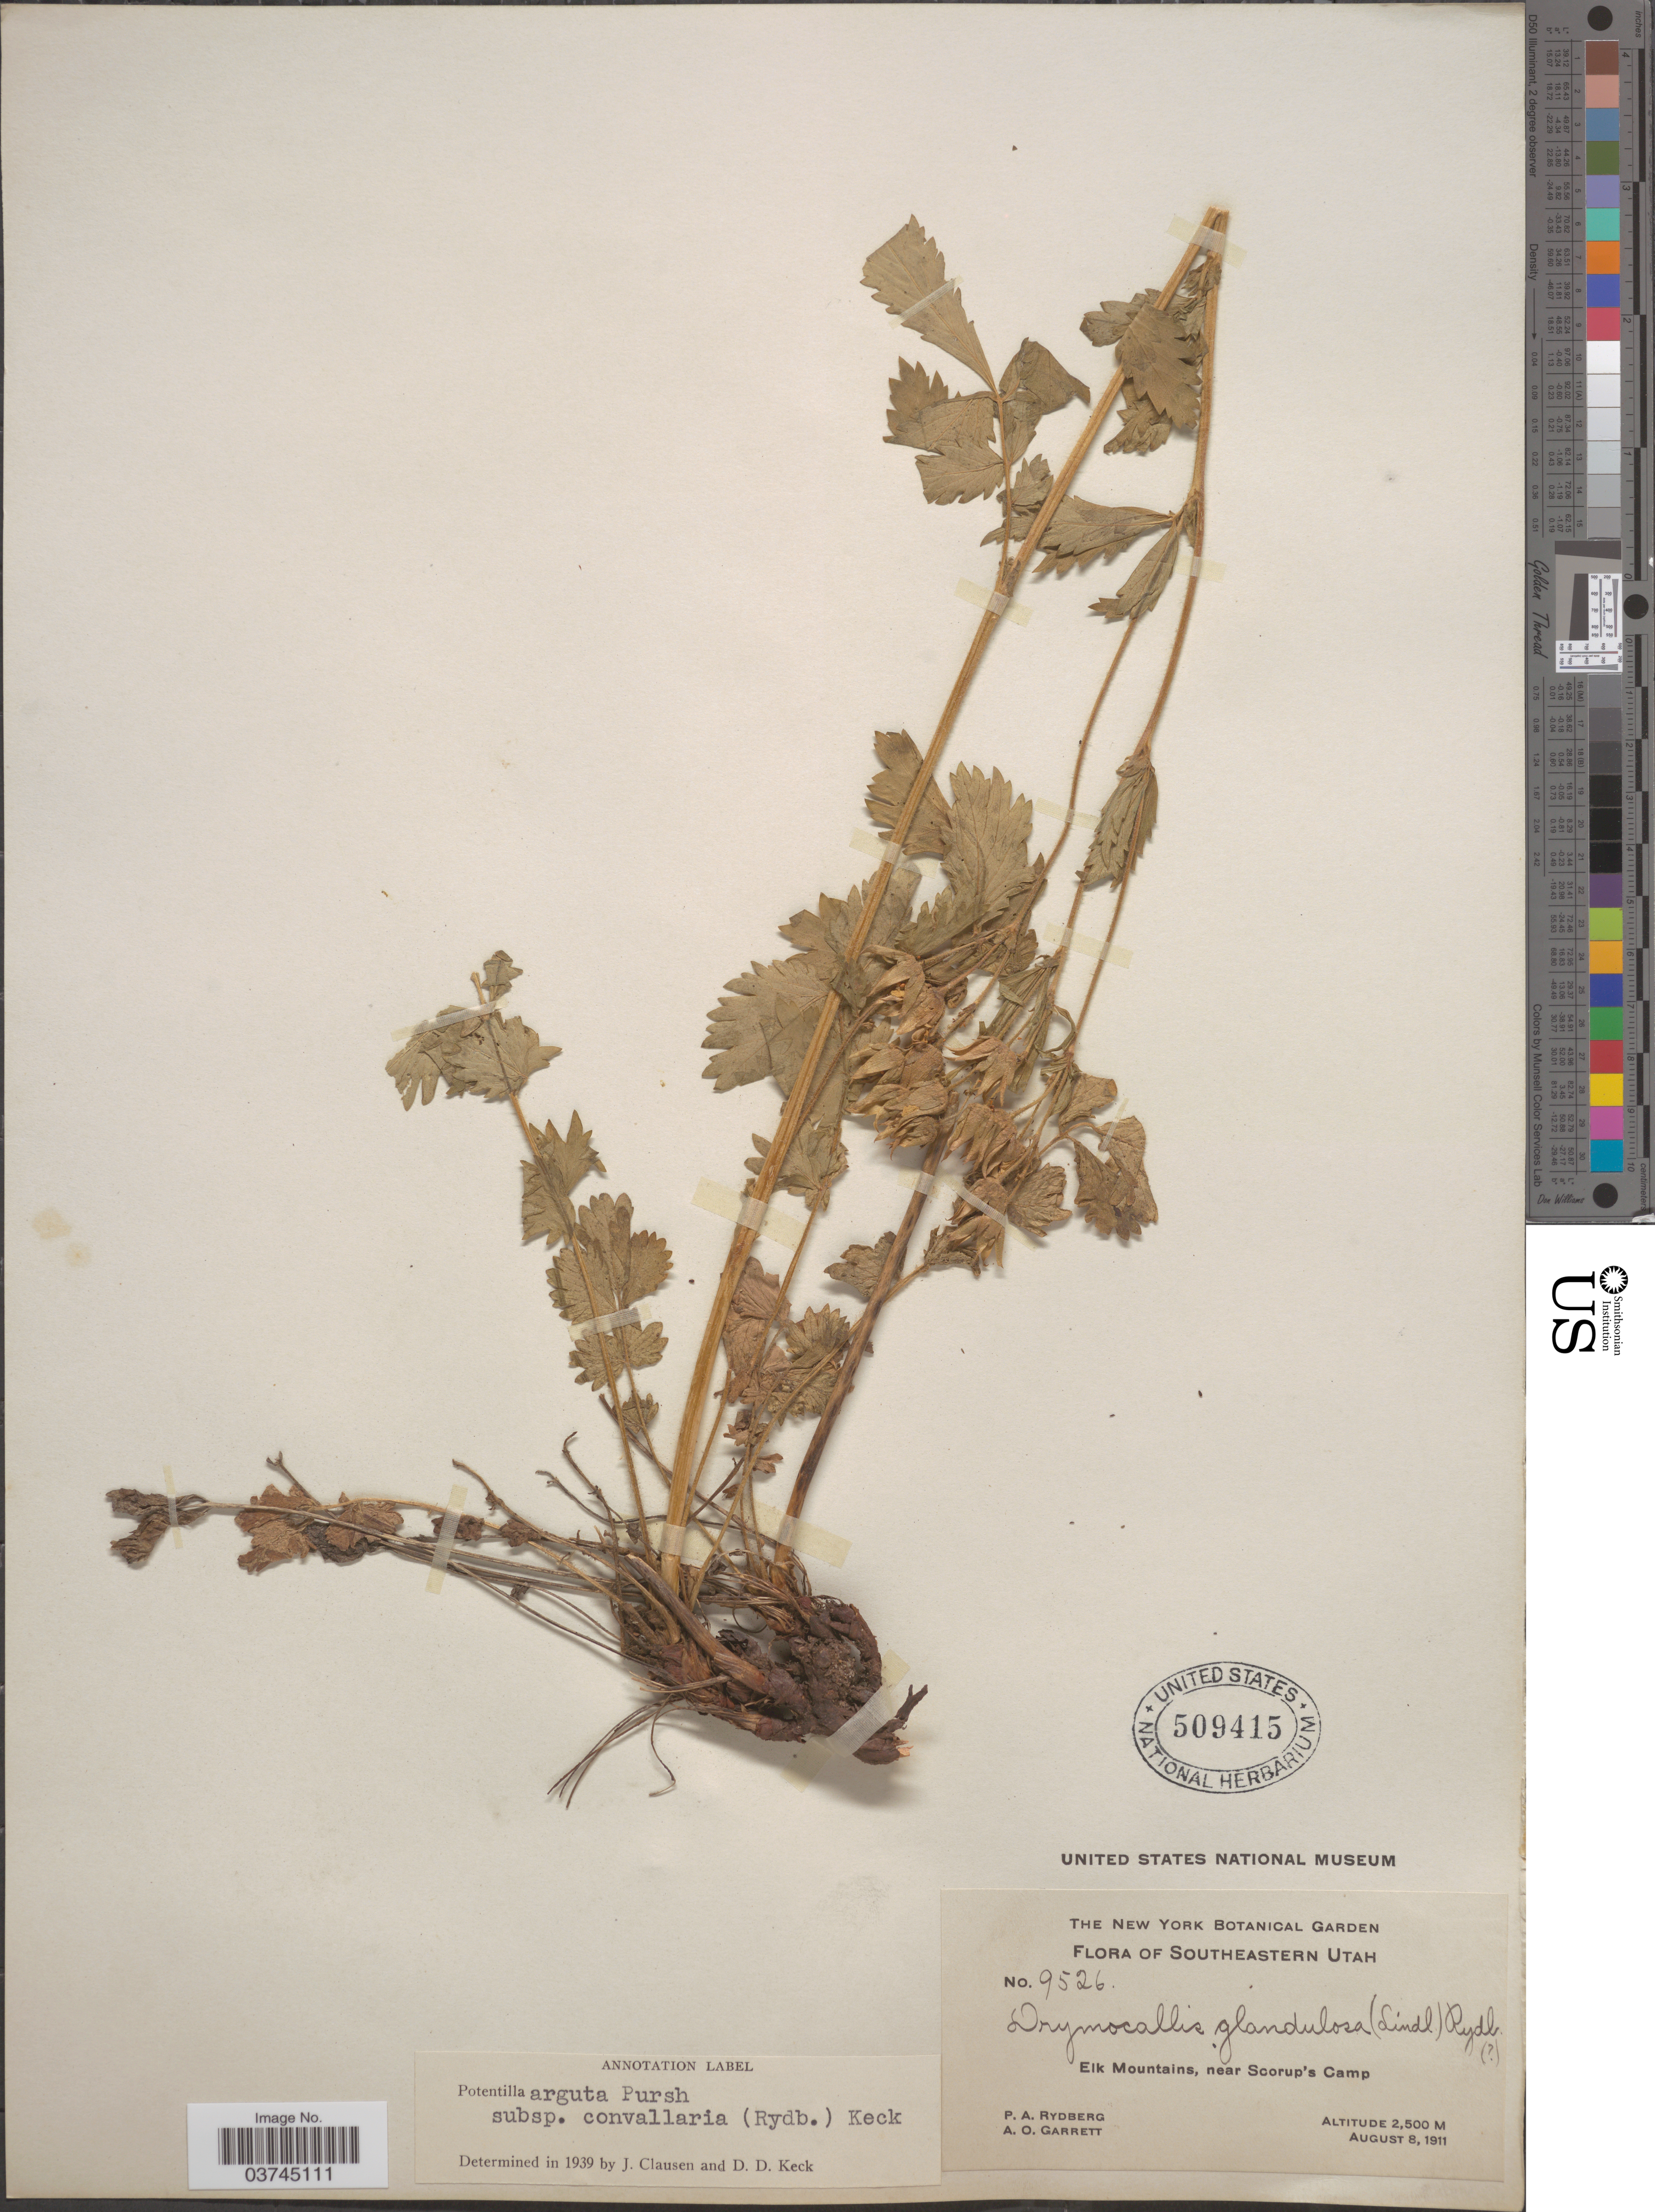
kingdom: Plantae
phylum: Tracheophyta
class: Magnoliopsida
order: Rosales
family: Rosaceae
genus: Drymocallis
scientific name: Drymocallis convallaria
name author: (Rydb.) Rydb.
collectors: P. A. Rydberg & A. O. Garrett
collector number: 9526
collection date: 1911-08-08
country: United States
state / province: Utah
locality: Southeastern Utah. Elk Mountains, near Scorup's Camp.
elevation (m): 2500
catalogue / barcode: US 509415